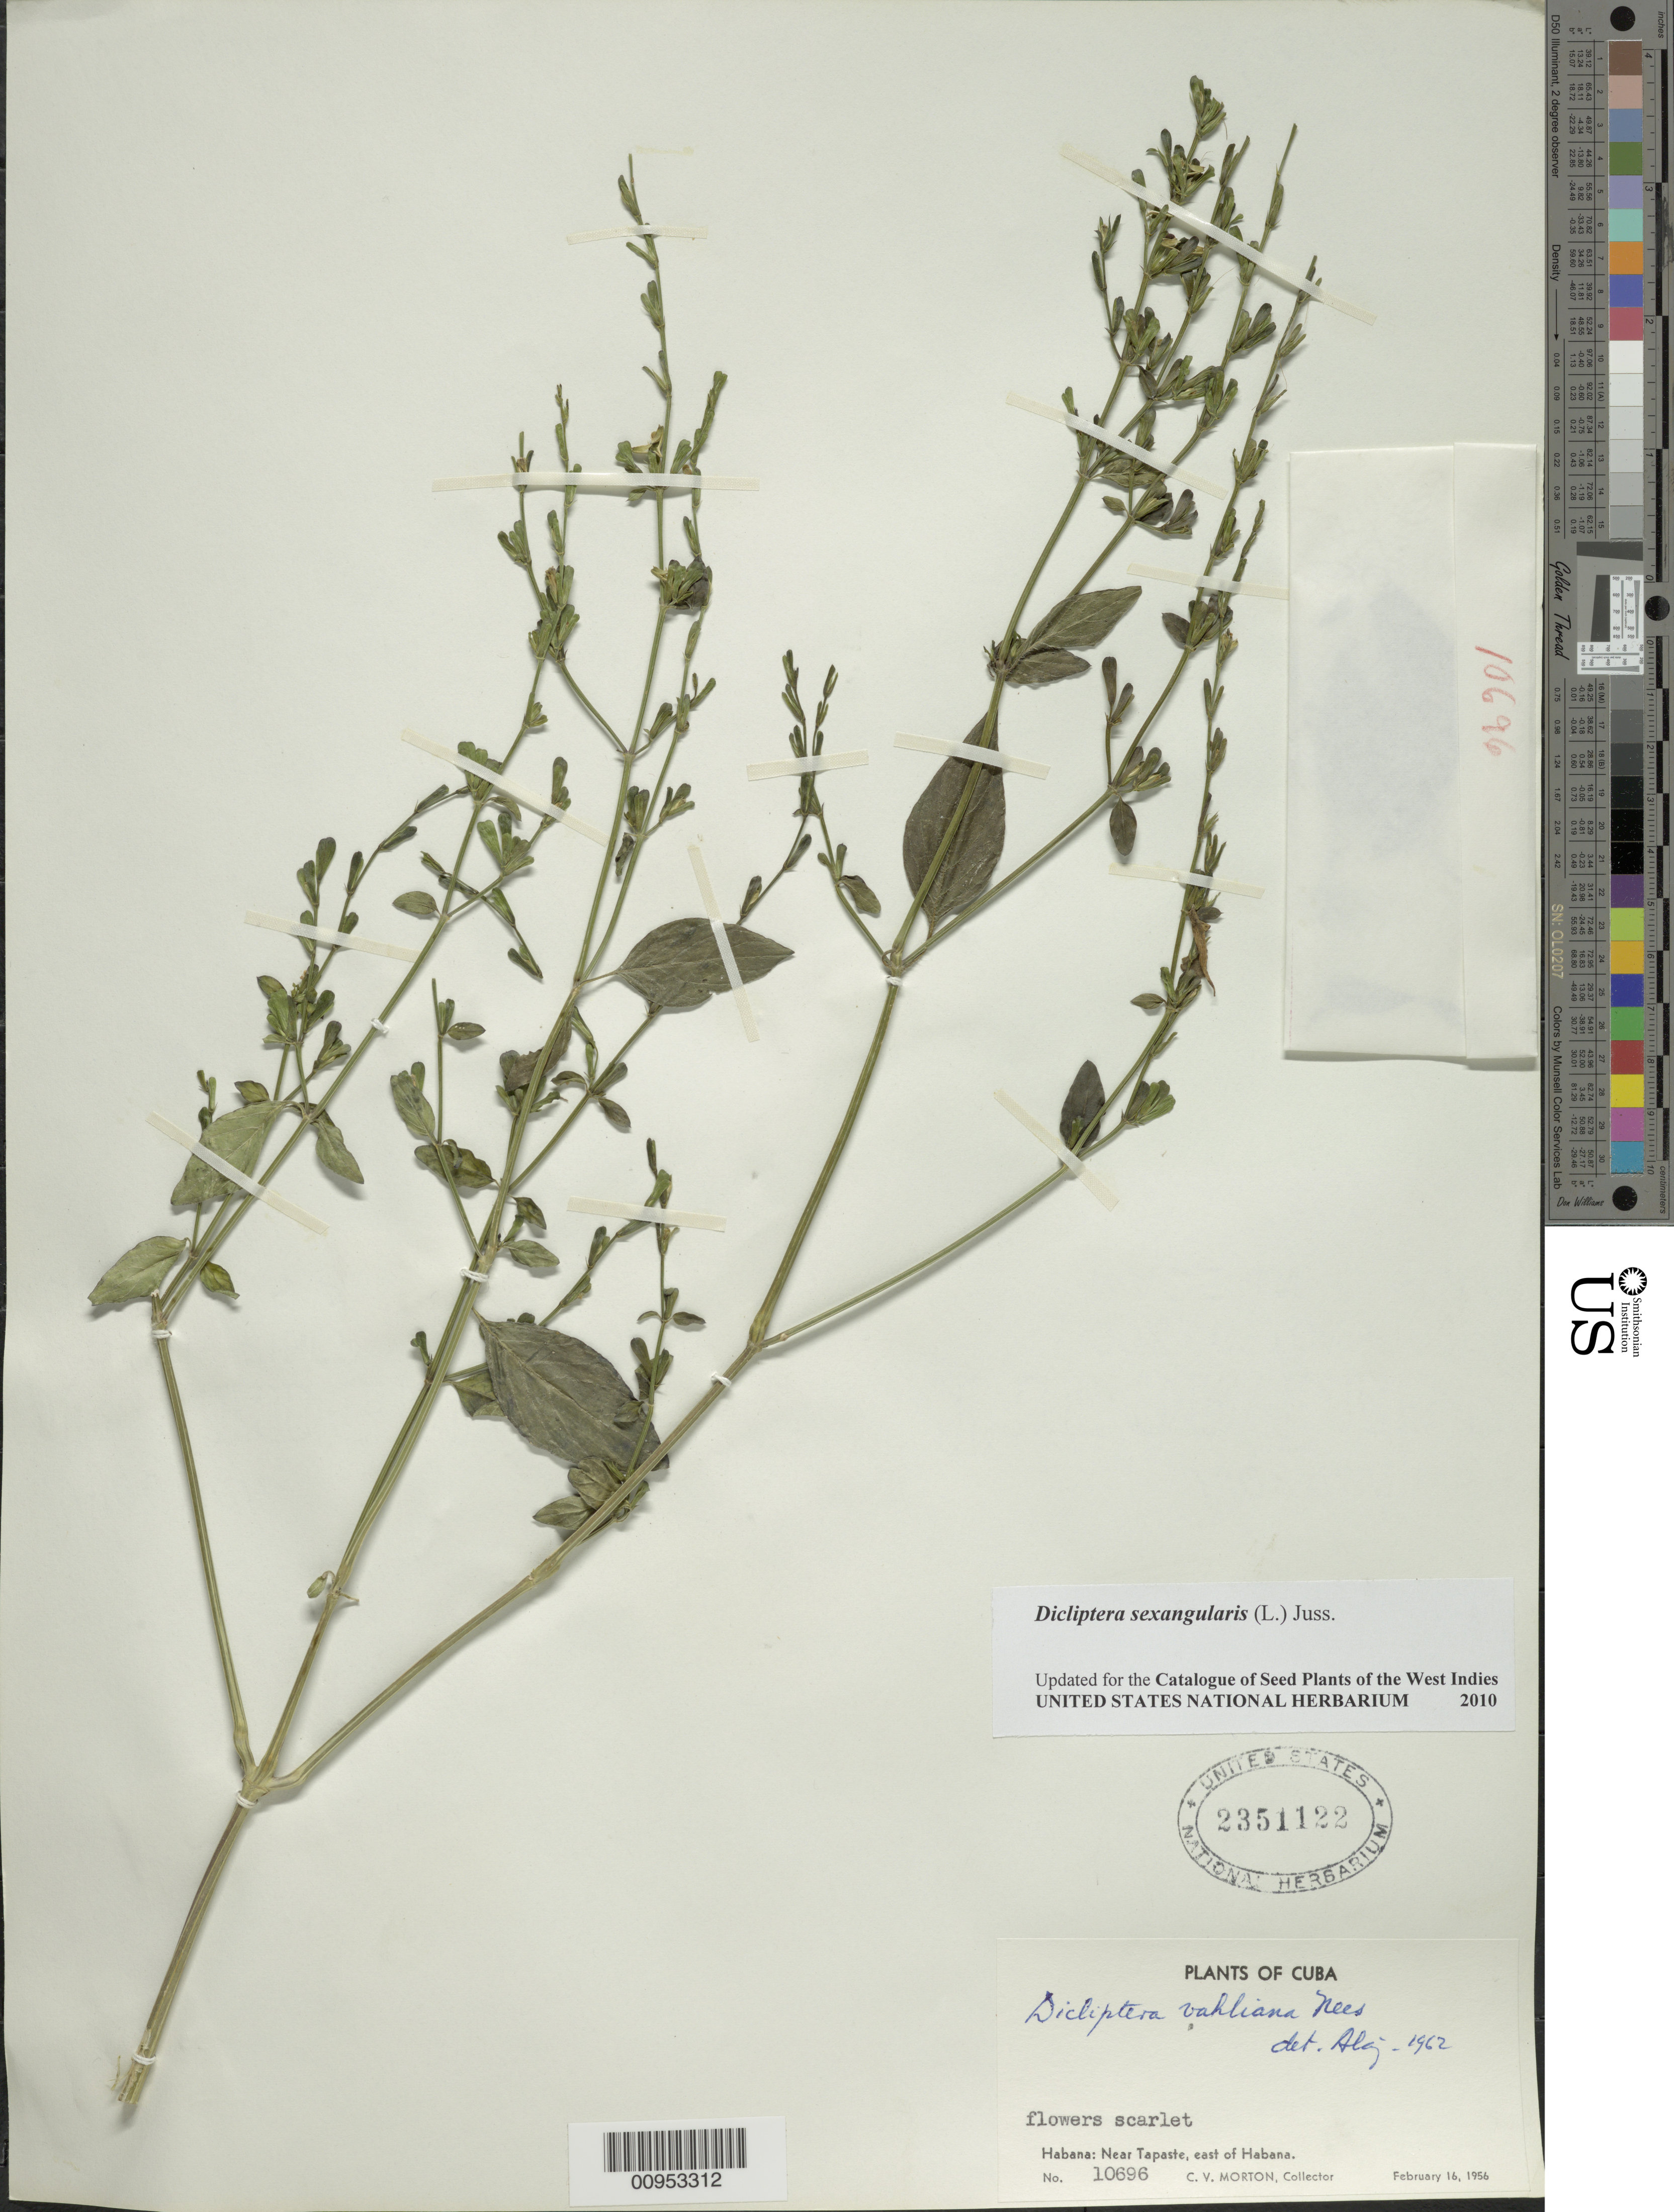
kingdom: Plantae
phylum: Tracheophyta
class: Magnoliopsida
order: Lamiales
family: Acanthaceae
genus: Dicliptera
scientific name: Dicliptera sexangularis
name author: (L.) Juss.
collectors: C. V. Morton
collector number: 10696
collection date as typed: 16 Feb 1956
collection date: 1956-02-16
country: Cuba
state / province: La Habana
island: Cuba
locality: Near Tapaste, east of Habana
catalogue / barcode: US 2351122